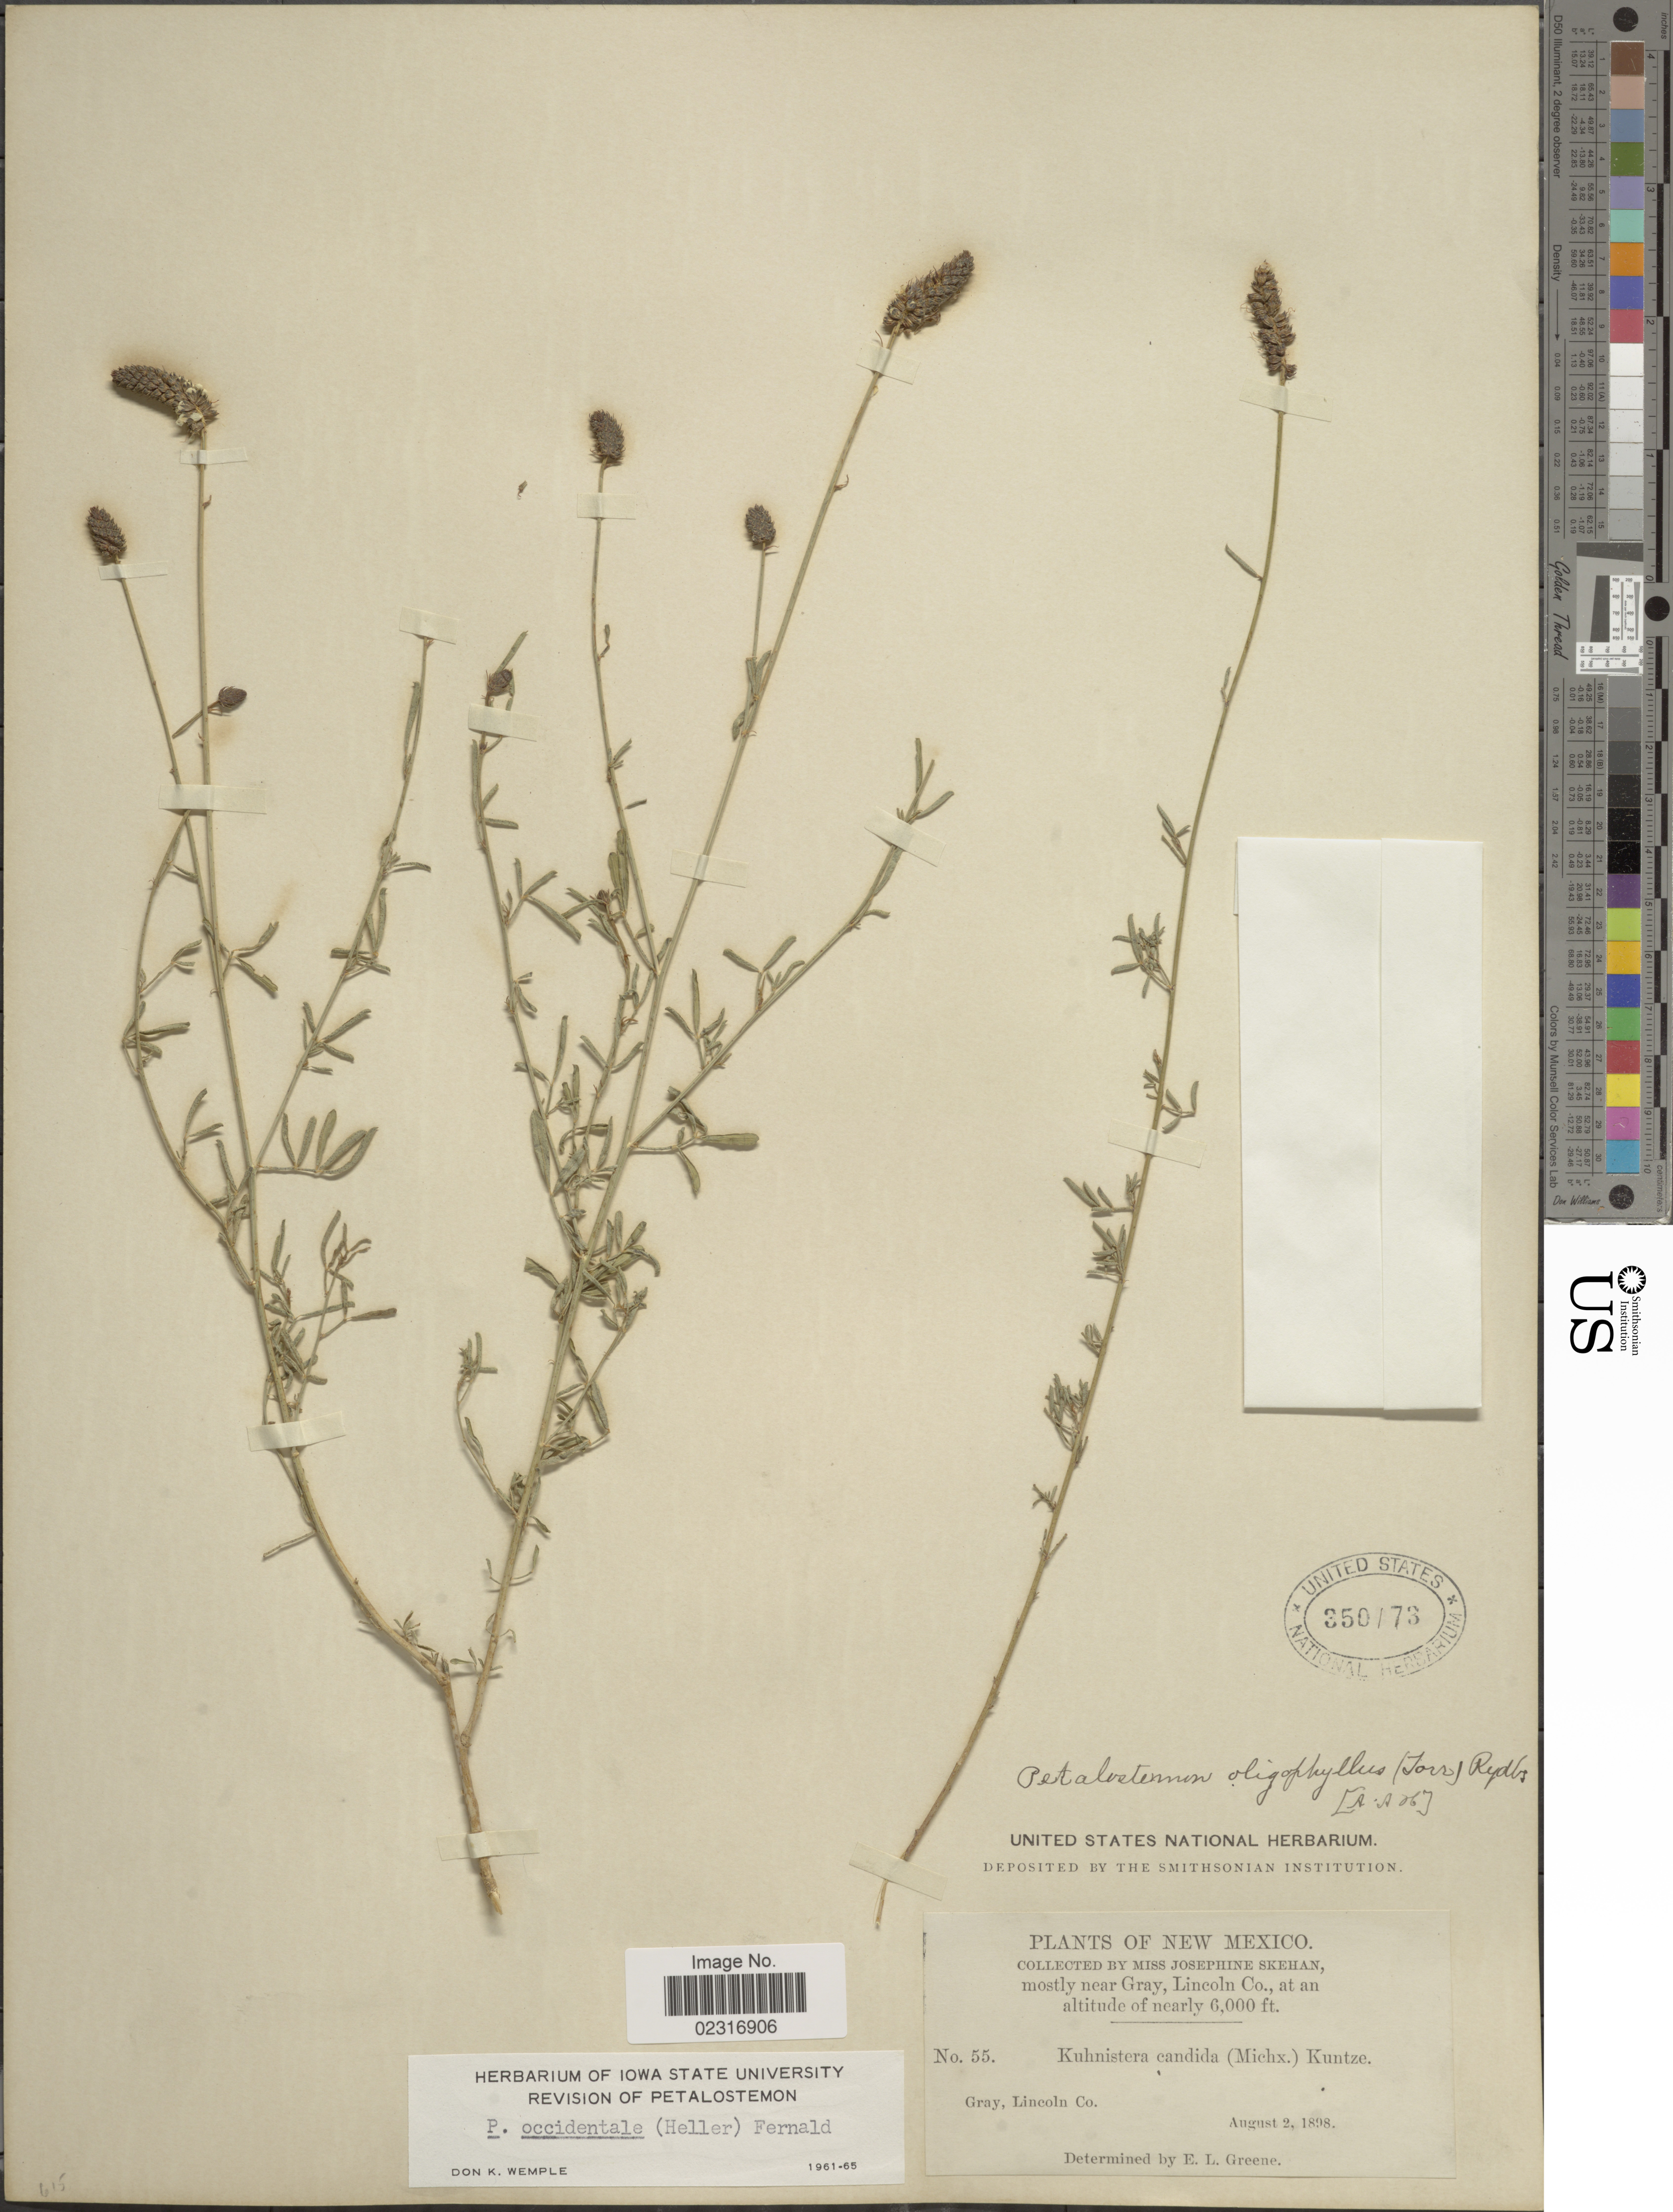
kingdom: Plantae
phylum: Tracheophyta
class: Magnoliopsida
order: Fabales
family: Fabaceae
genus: Dalea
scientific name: Dalea candida var. oligophylla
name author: (Torr) Shinners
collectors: J. Skehan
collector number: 55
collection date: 1898-08-02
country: United States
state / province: New Mexico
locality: Near Gray, Lincoln Co.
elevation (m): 1829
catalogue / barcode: US 350173